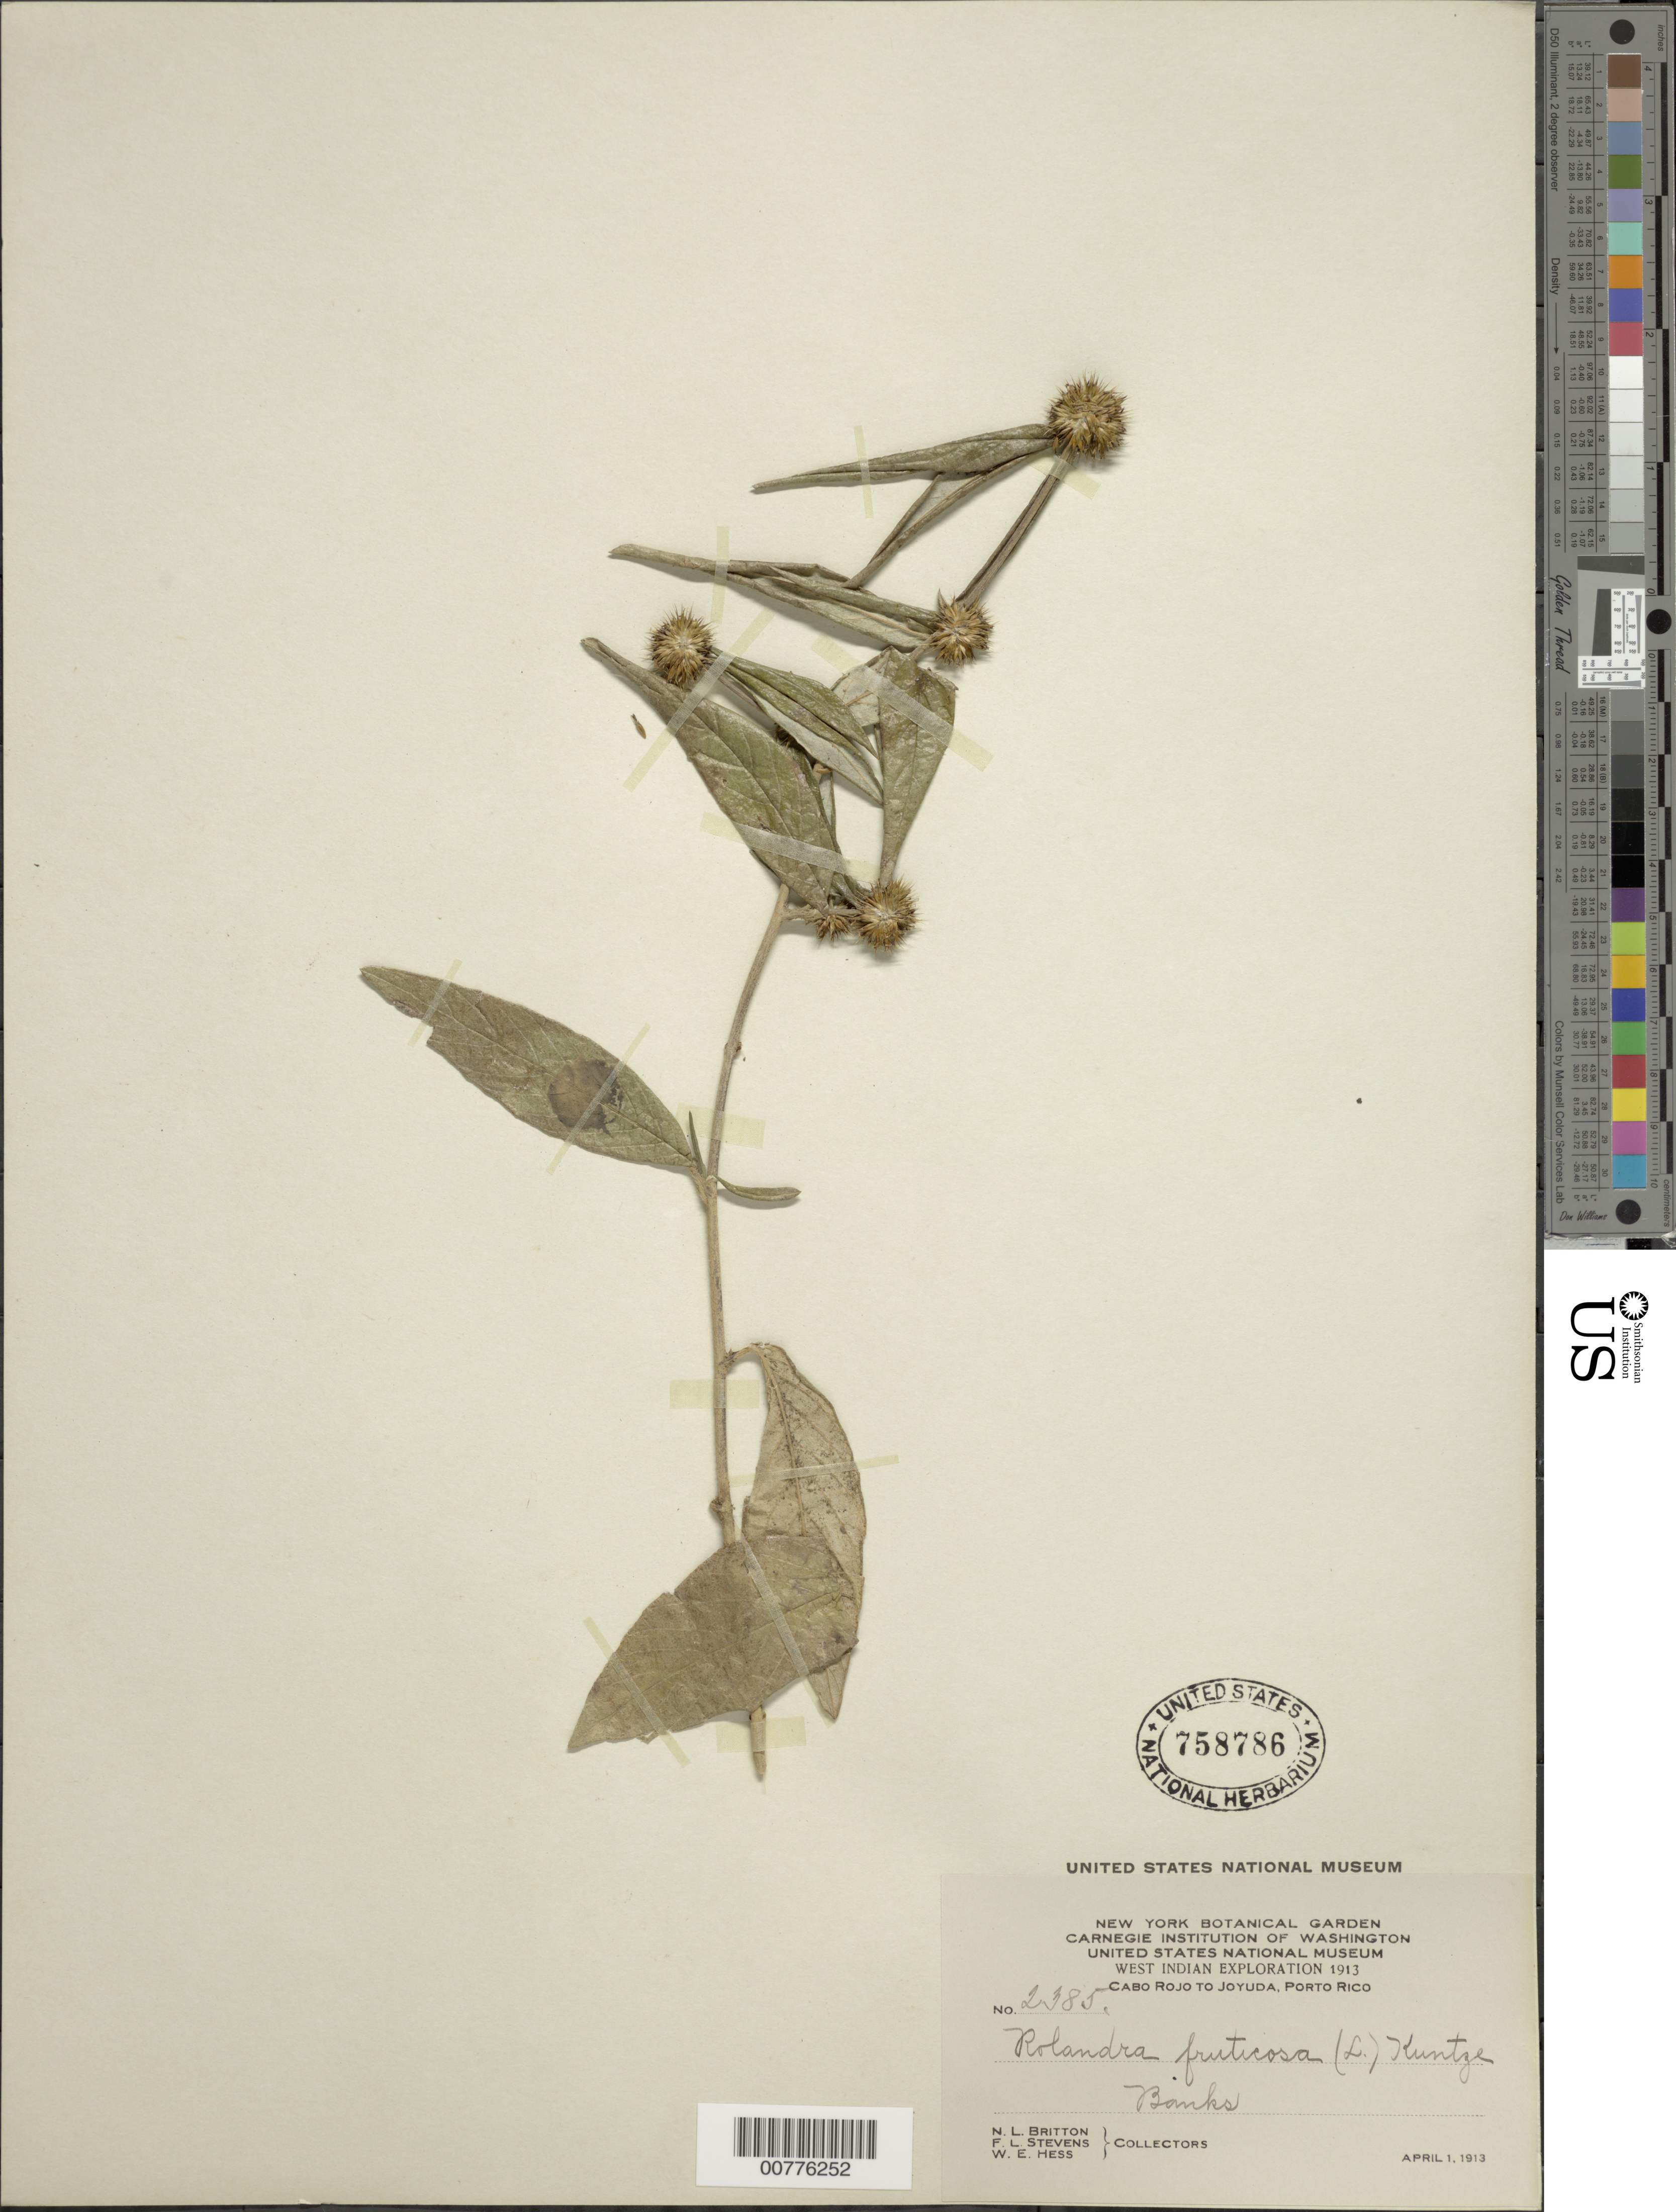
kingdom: Plantae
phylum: Tracheophyta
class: Magnoliopsida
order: Asterales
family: Asteraceae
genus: Rolandra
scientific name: Rolandra fruticosa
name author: (L.) Kuntze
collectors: N. Britton, F. L. Stevens & W. Hess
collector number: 2385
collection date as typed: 01 Apr 1913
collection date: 1913-04-01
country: Puerto Rico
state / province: Cabo Rojo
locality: Banks, Cabo Rojo to Joyuda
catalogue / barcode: US 758786